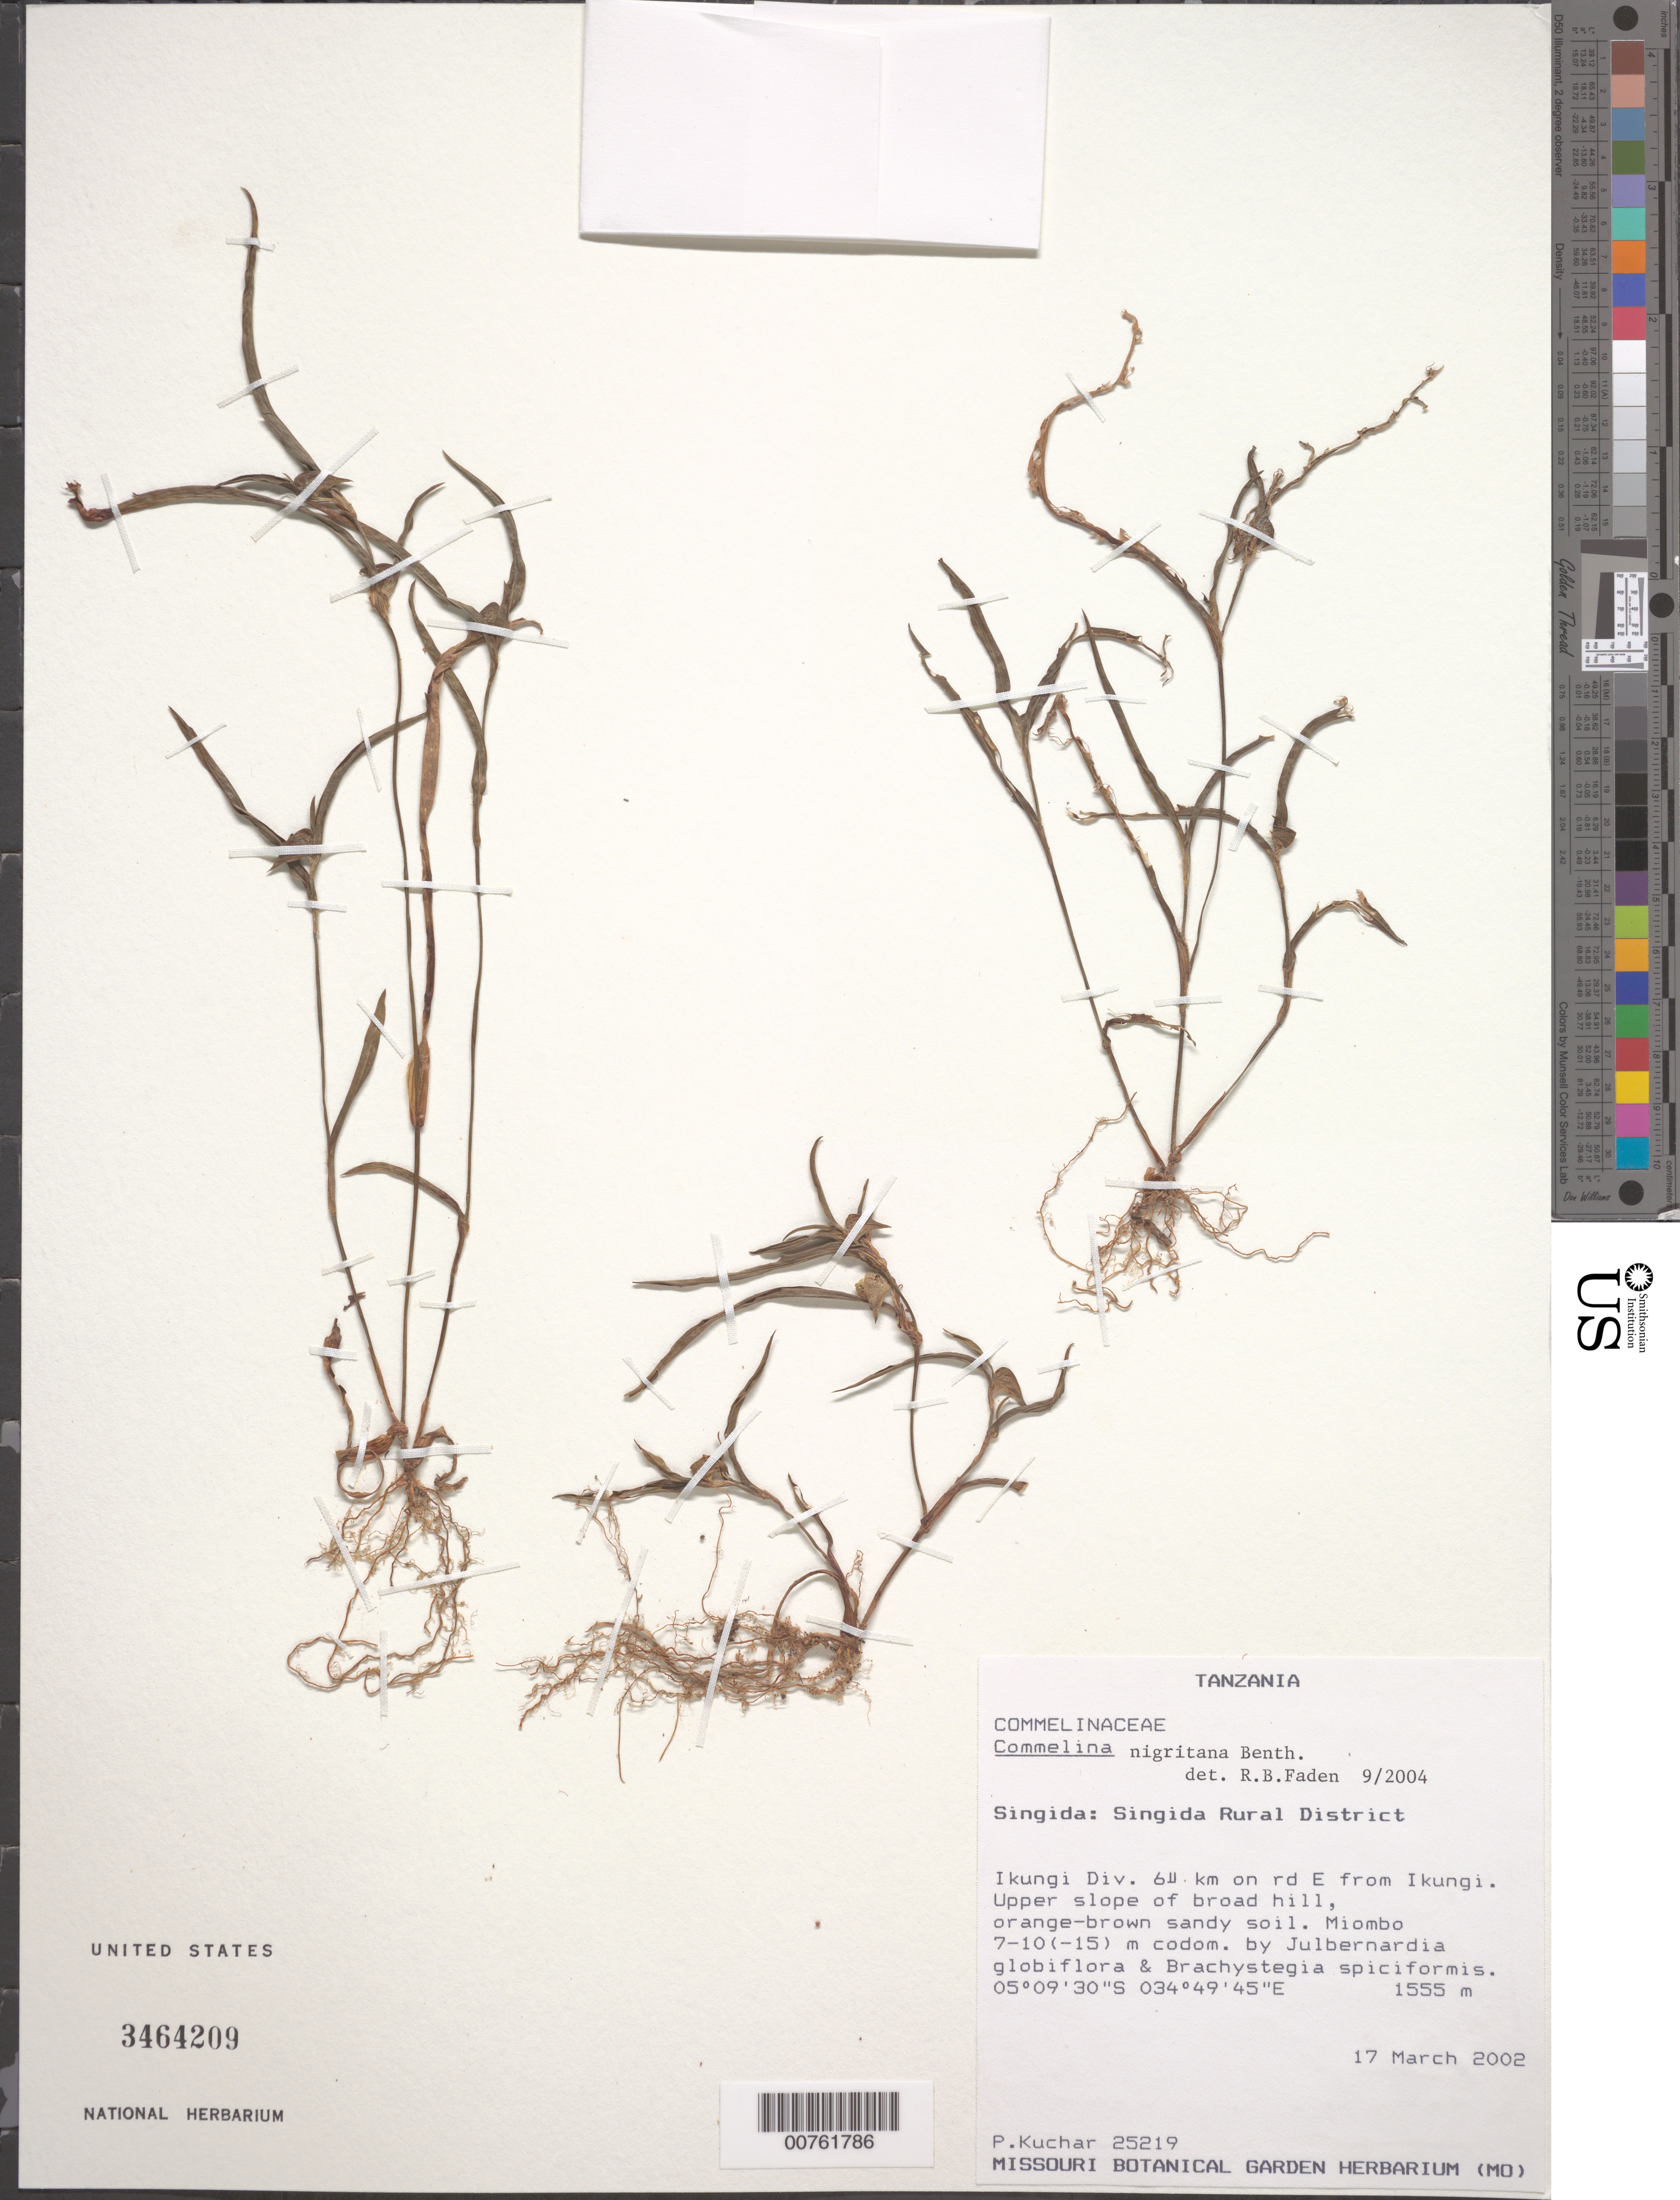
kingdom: Plantae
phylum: Tracheophyta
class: Liliopsida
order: Commelinales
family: Commelinaceae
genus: Commelina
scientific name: Commelina nigritana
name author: Benth.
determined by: Faden, Robert B., (US), Smithsonian Institution - National Museum of Natural History (UNITED STATES)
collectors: P. Kuchar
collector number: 25219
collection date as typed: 17 Mar 2002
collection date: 2002-03-17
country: Tanzania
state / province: Singida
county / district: Singida Rural District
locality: Ihanja Div. 6 km on rd E from Ikungi.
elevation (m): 1555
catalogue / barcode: US 3464209